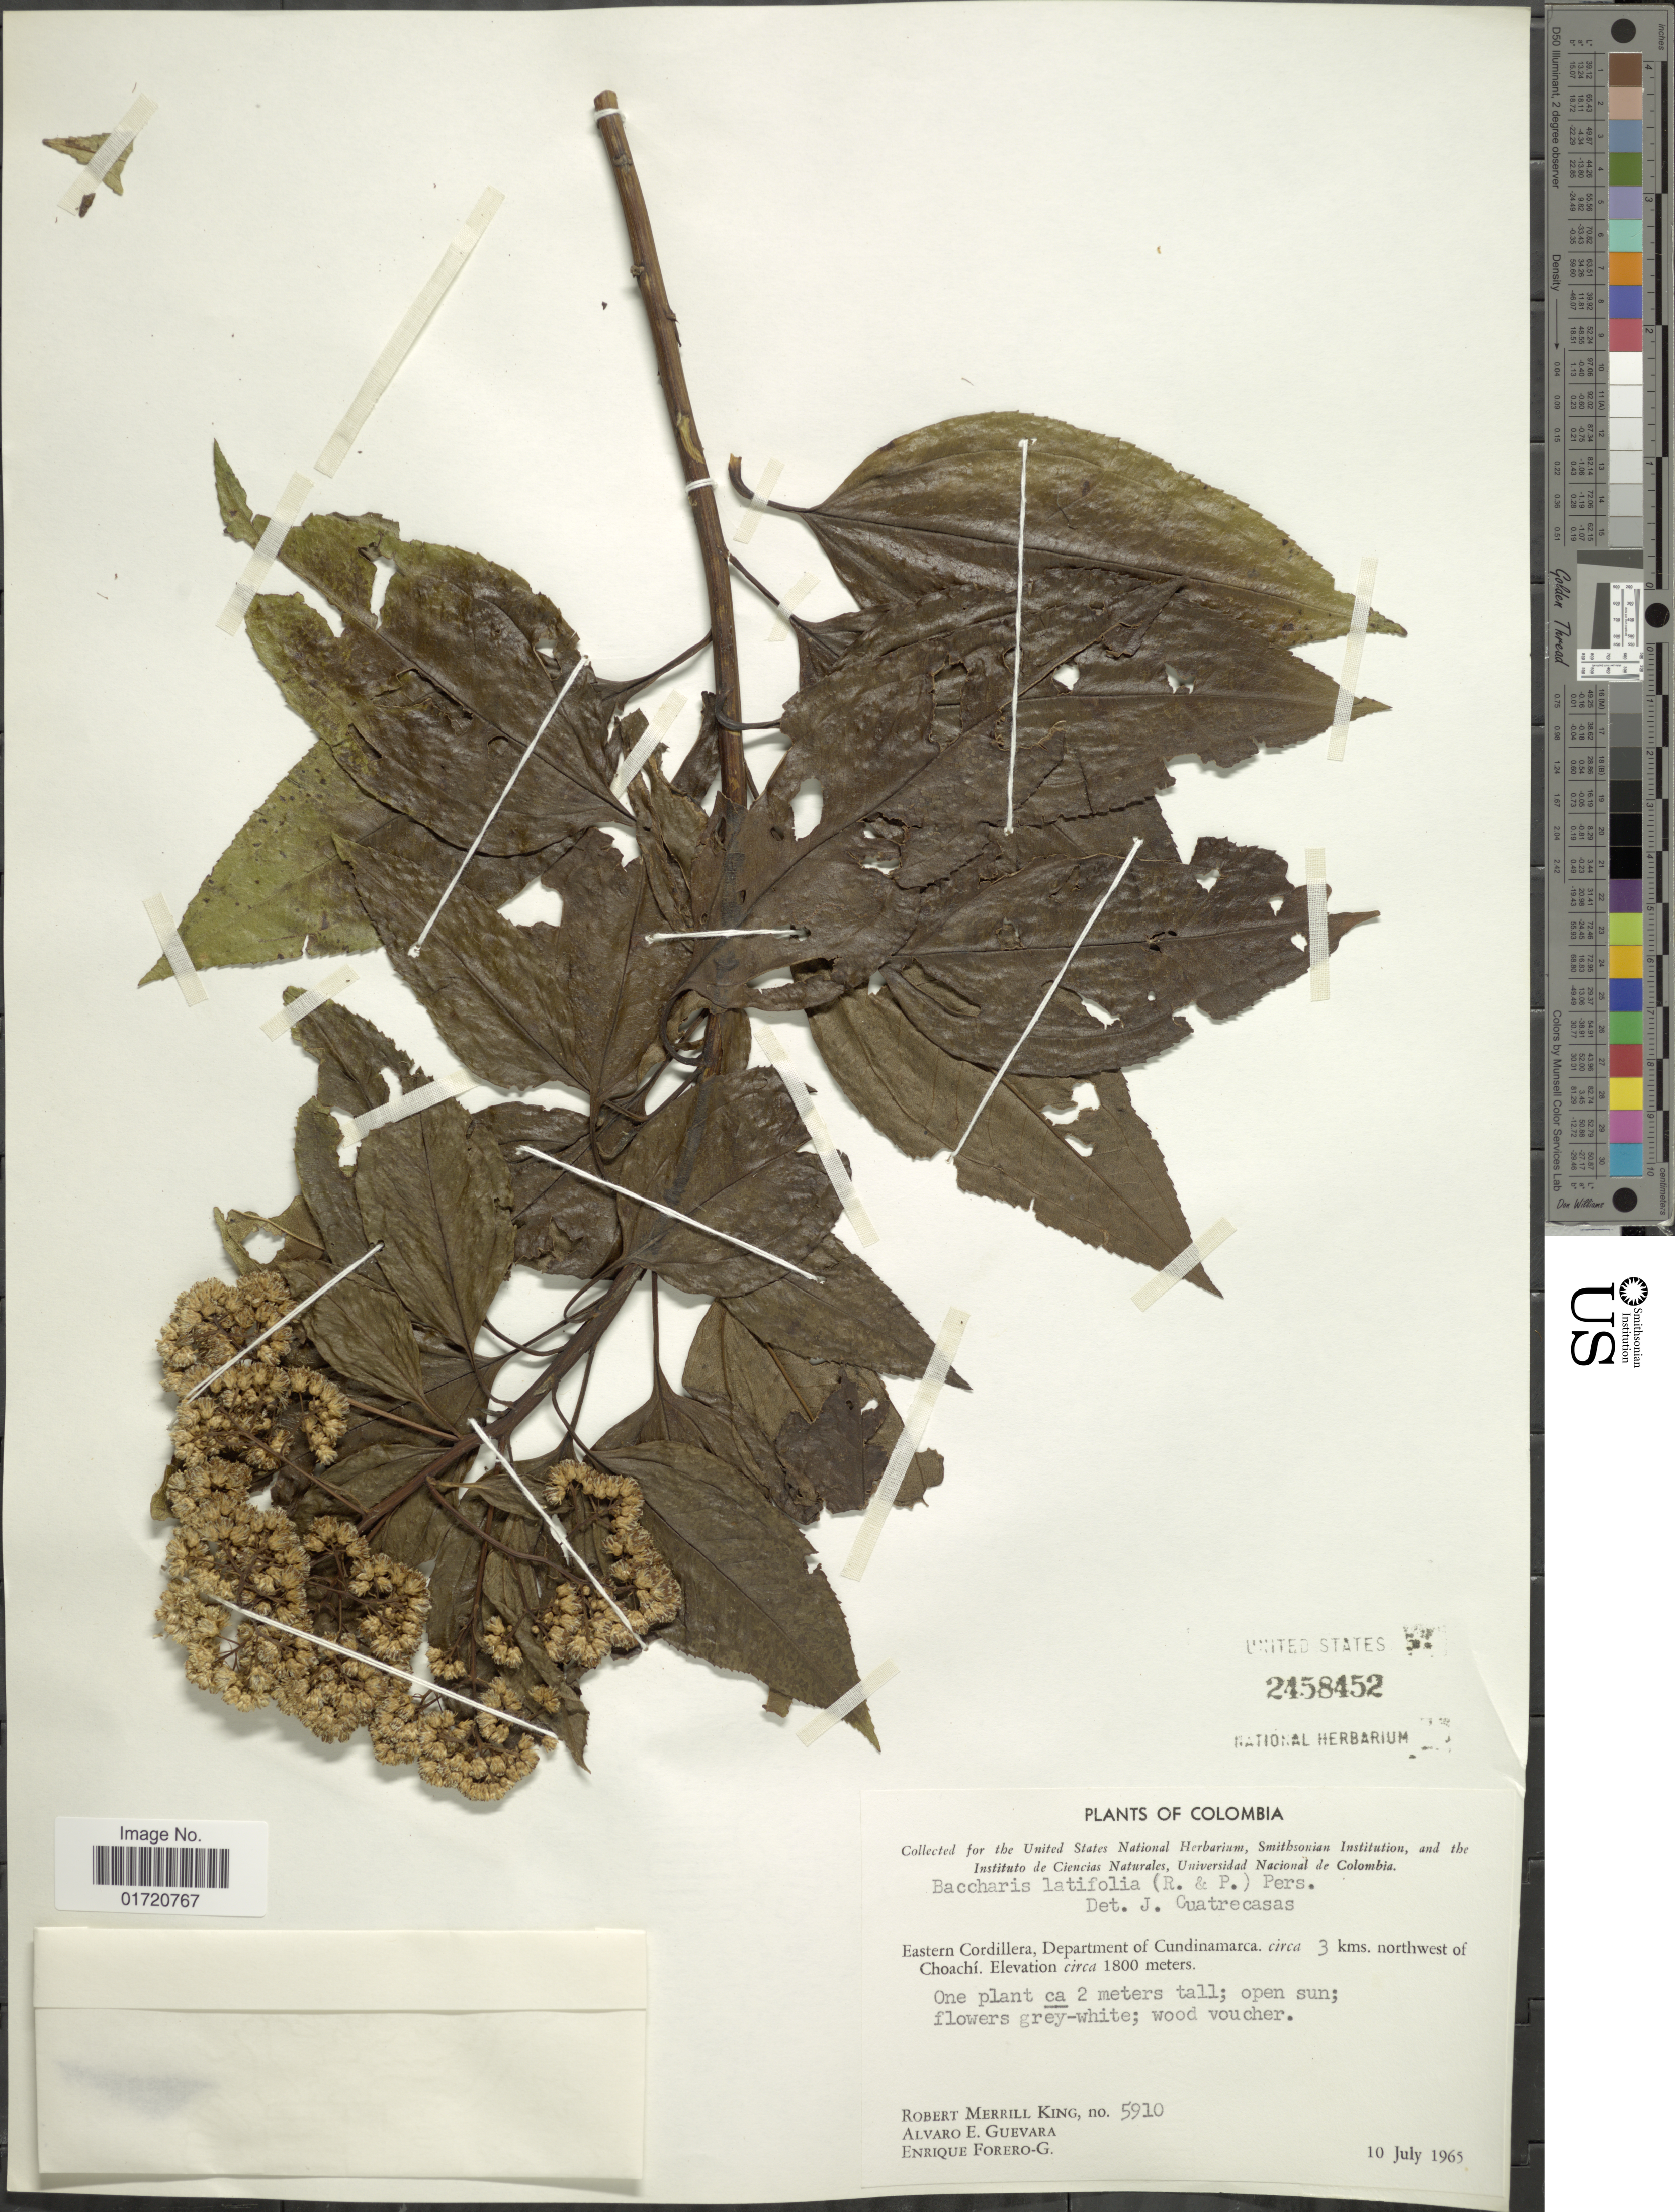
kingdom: Plantae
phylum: Tracheophyta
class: Magnoliopsida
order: Asterales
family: Asteraceae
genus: Baccharis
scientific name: Baccharis latifolia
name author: (Ruiz & Pav.) Pers.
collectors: R. M. King, A. E. Guevara & E. Forero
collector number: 5910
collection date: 1965-07-10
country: Colombia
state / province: Cundinamarca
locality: Eastern Cordillera, circa 3 kms northwest of Choachi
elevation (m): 1800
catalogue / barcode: US 2458452